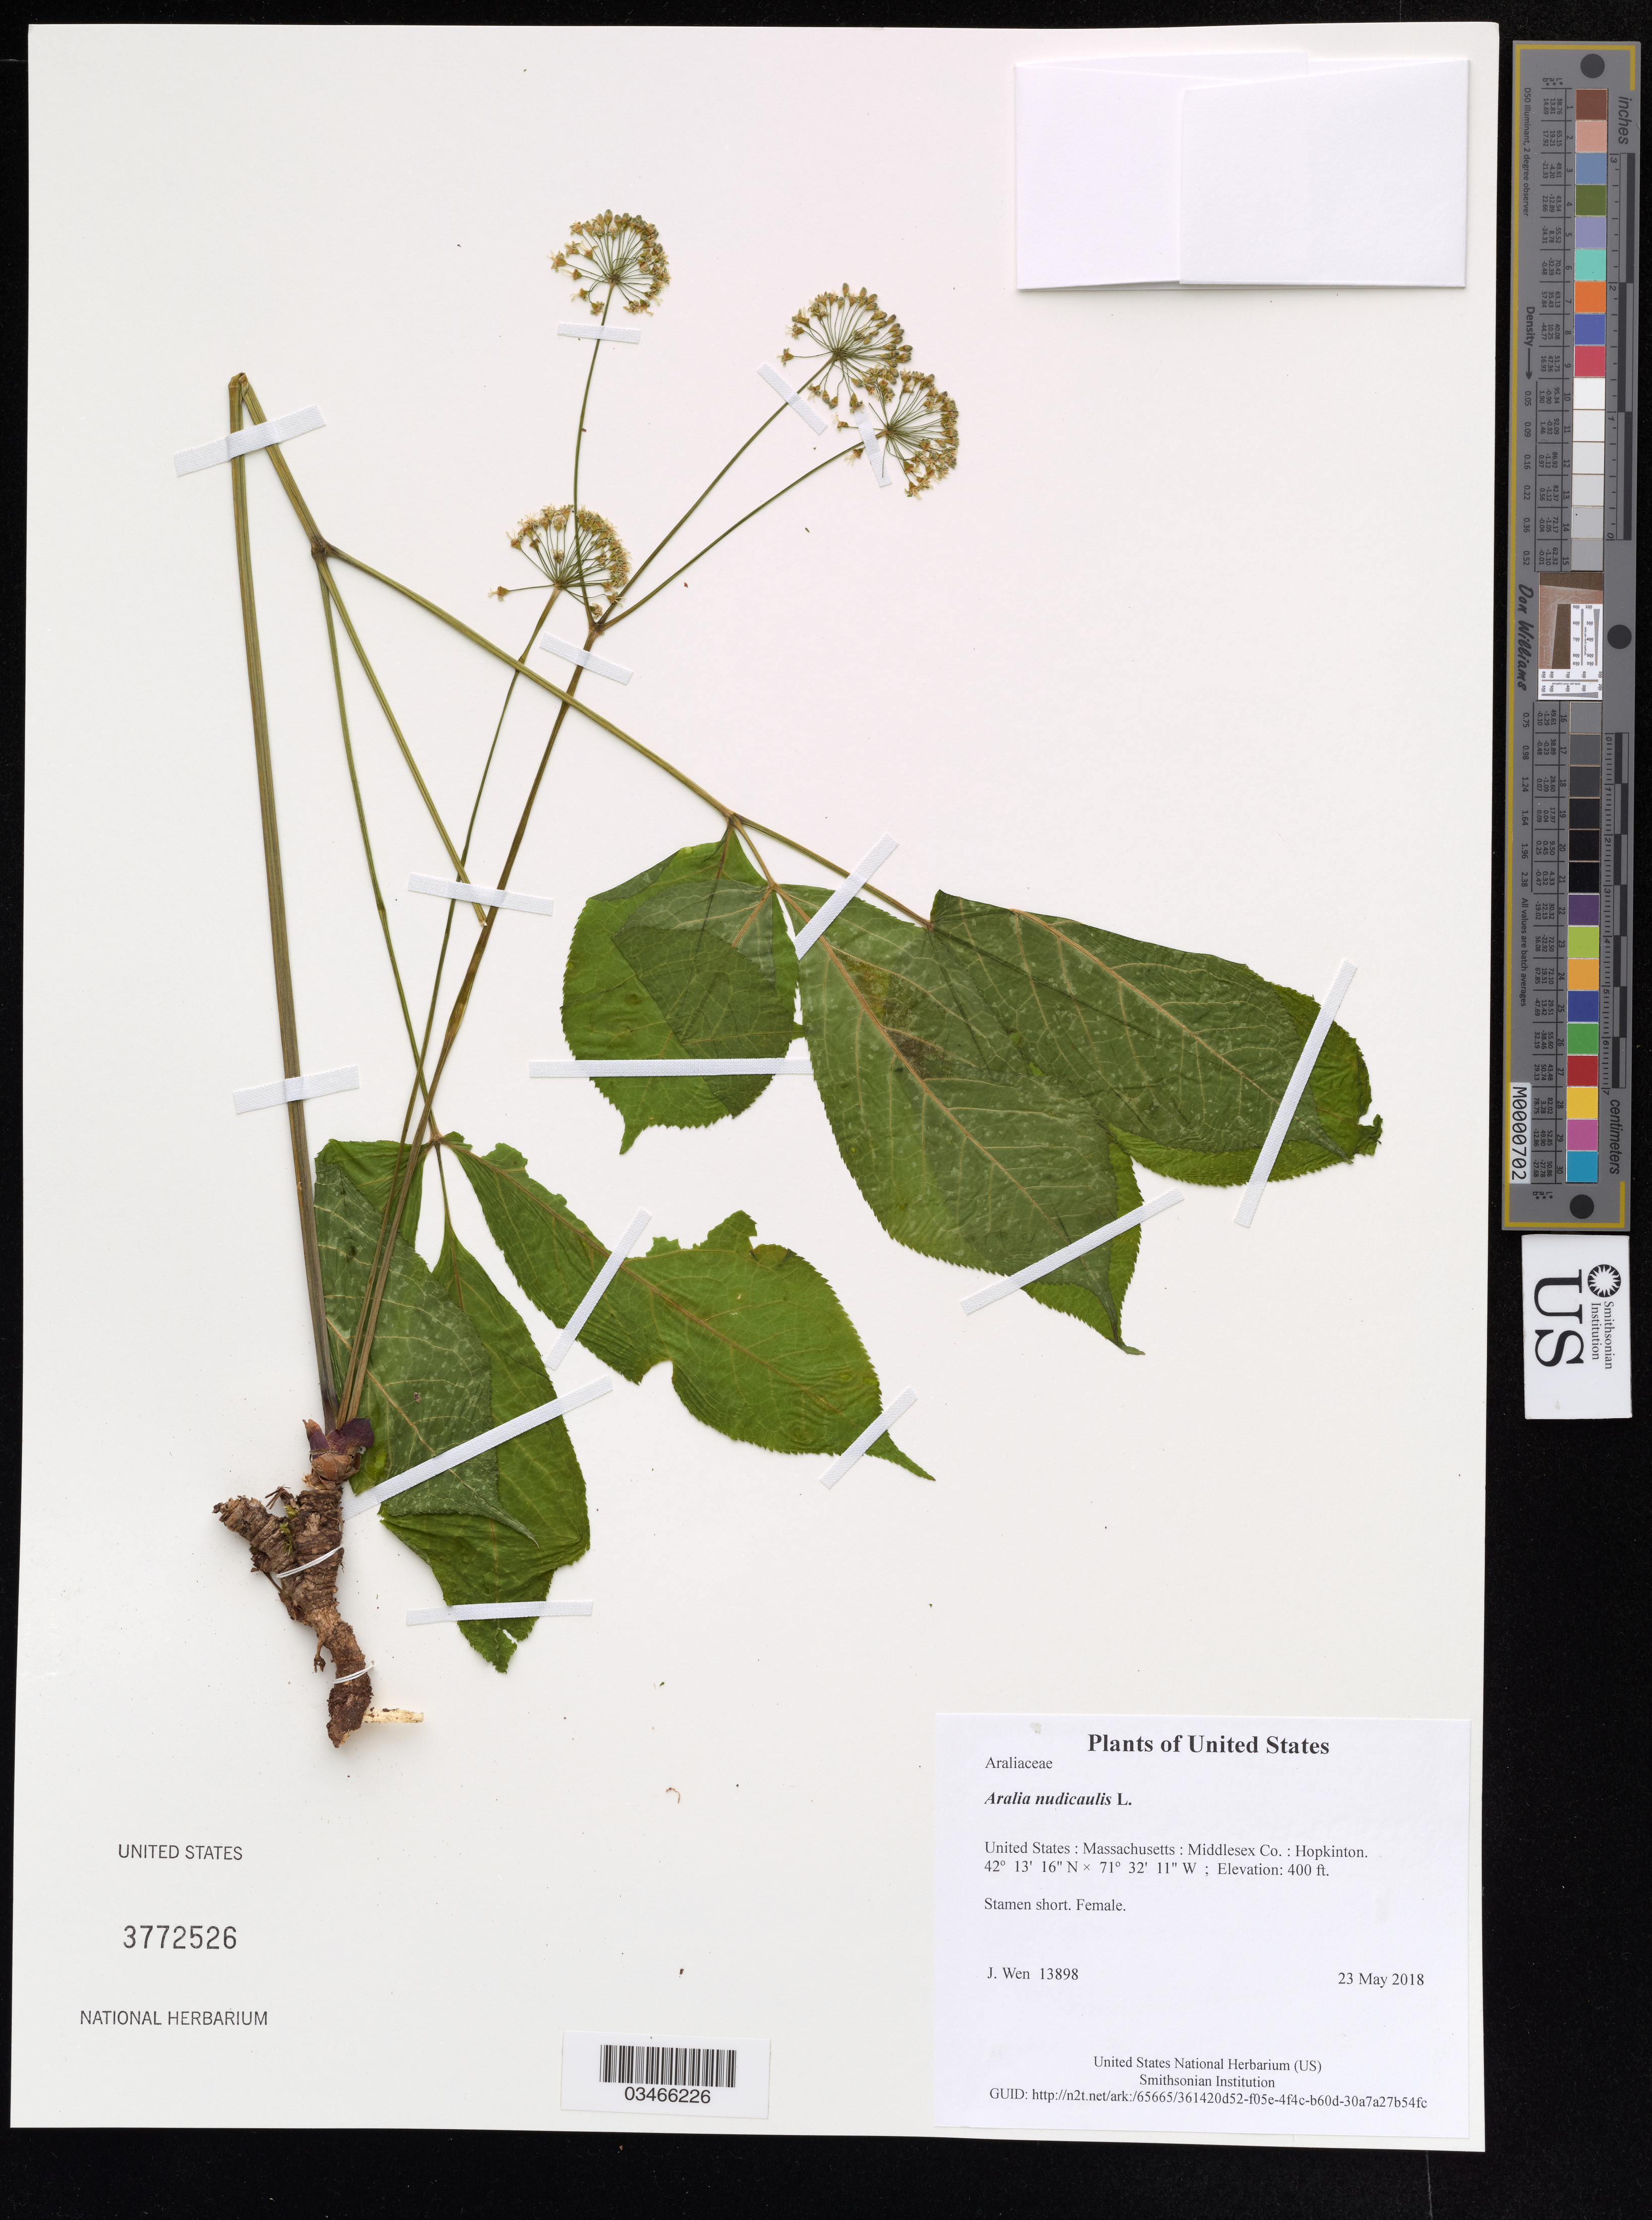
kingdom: Plantae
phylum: Tracheophyta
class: Magnoliopsida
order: Apiales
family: Araliaceae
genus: Aralia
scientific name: Aralia nudicaulis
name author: L.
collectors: J. Wen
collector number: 13898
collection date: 2018-05-23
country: United States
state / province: Massachusetts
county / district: Middlesex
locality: Hopkinton.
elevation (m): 122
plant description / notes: Fruits collected for FDA.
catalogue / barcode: US 3772526